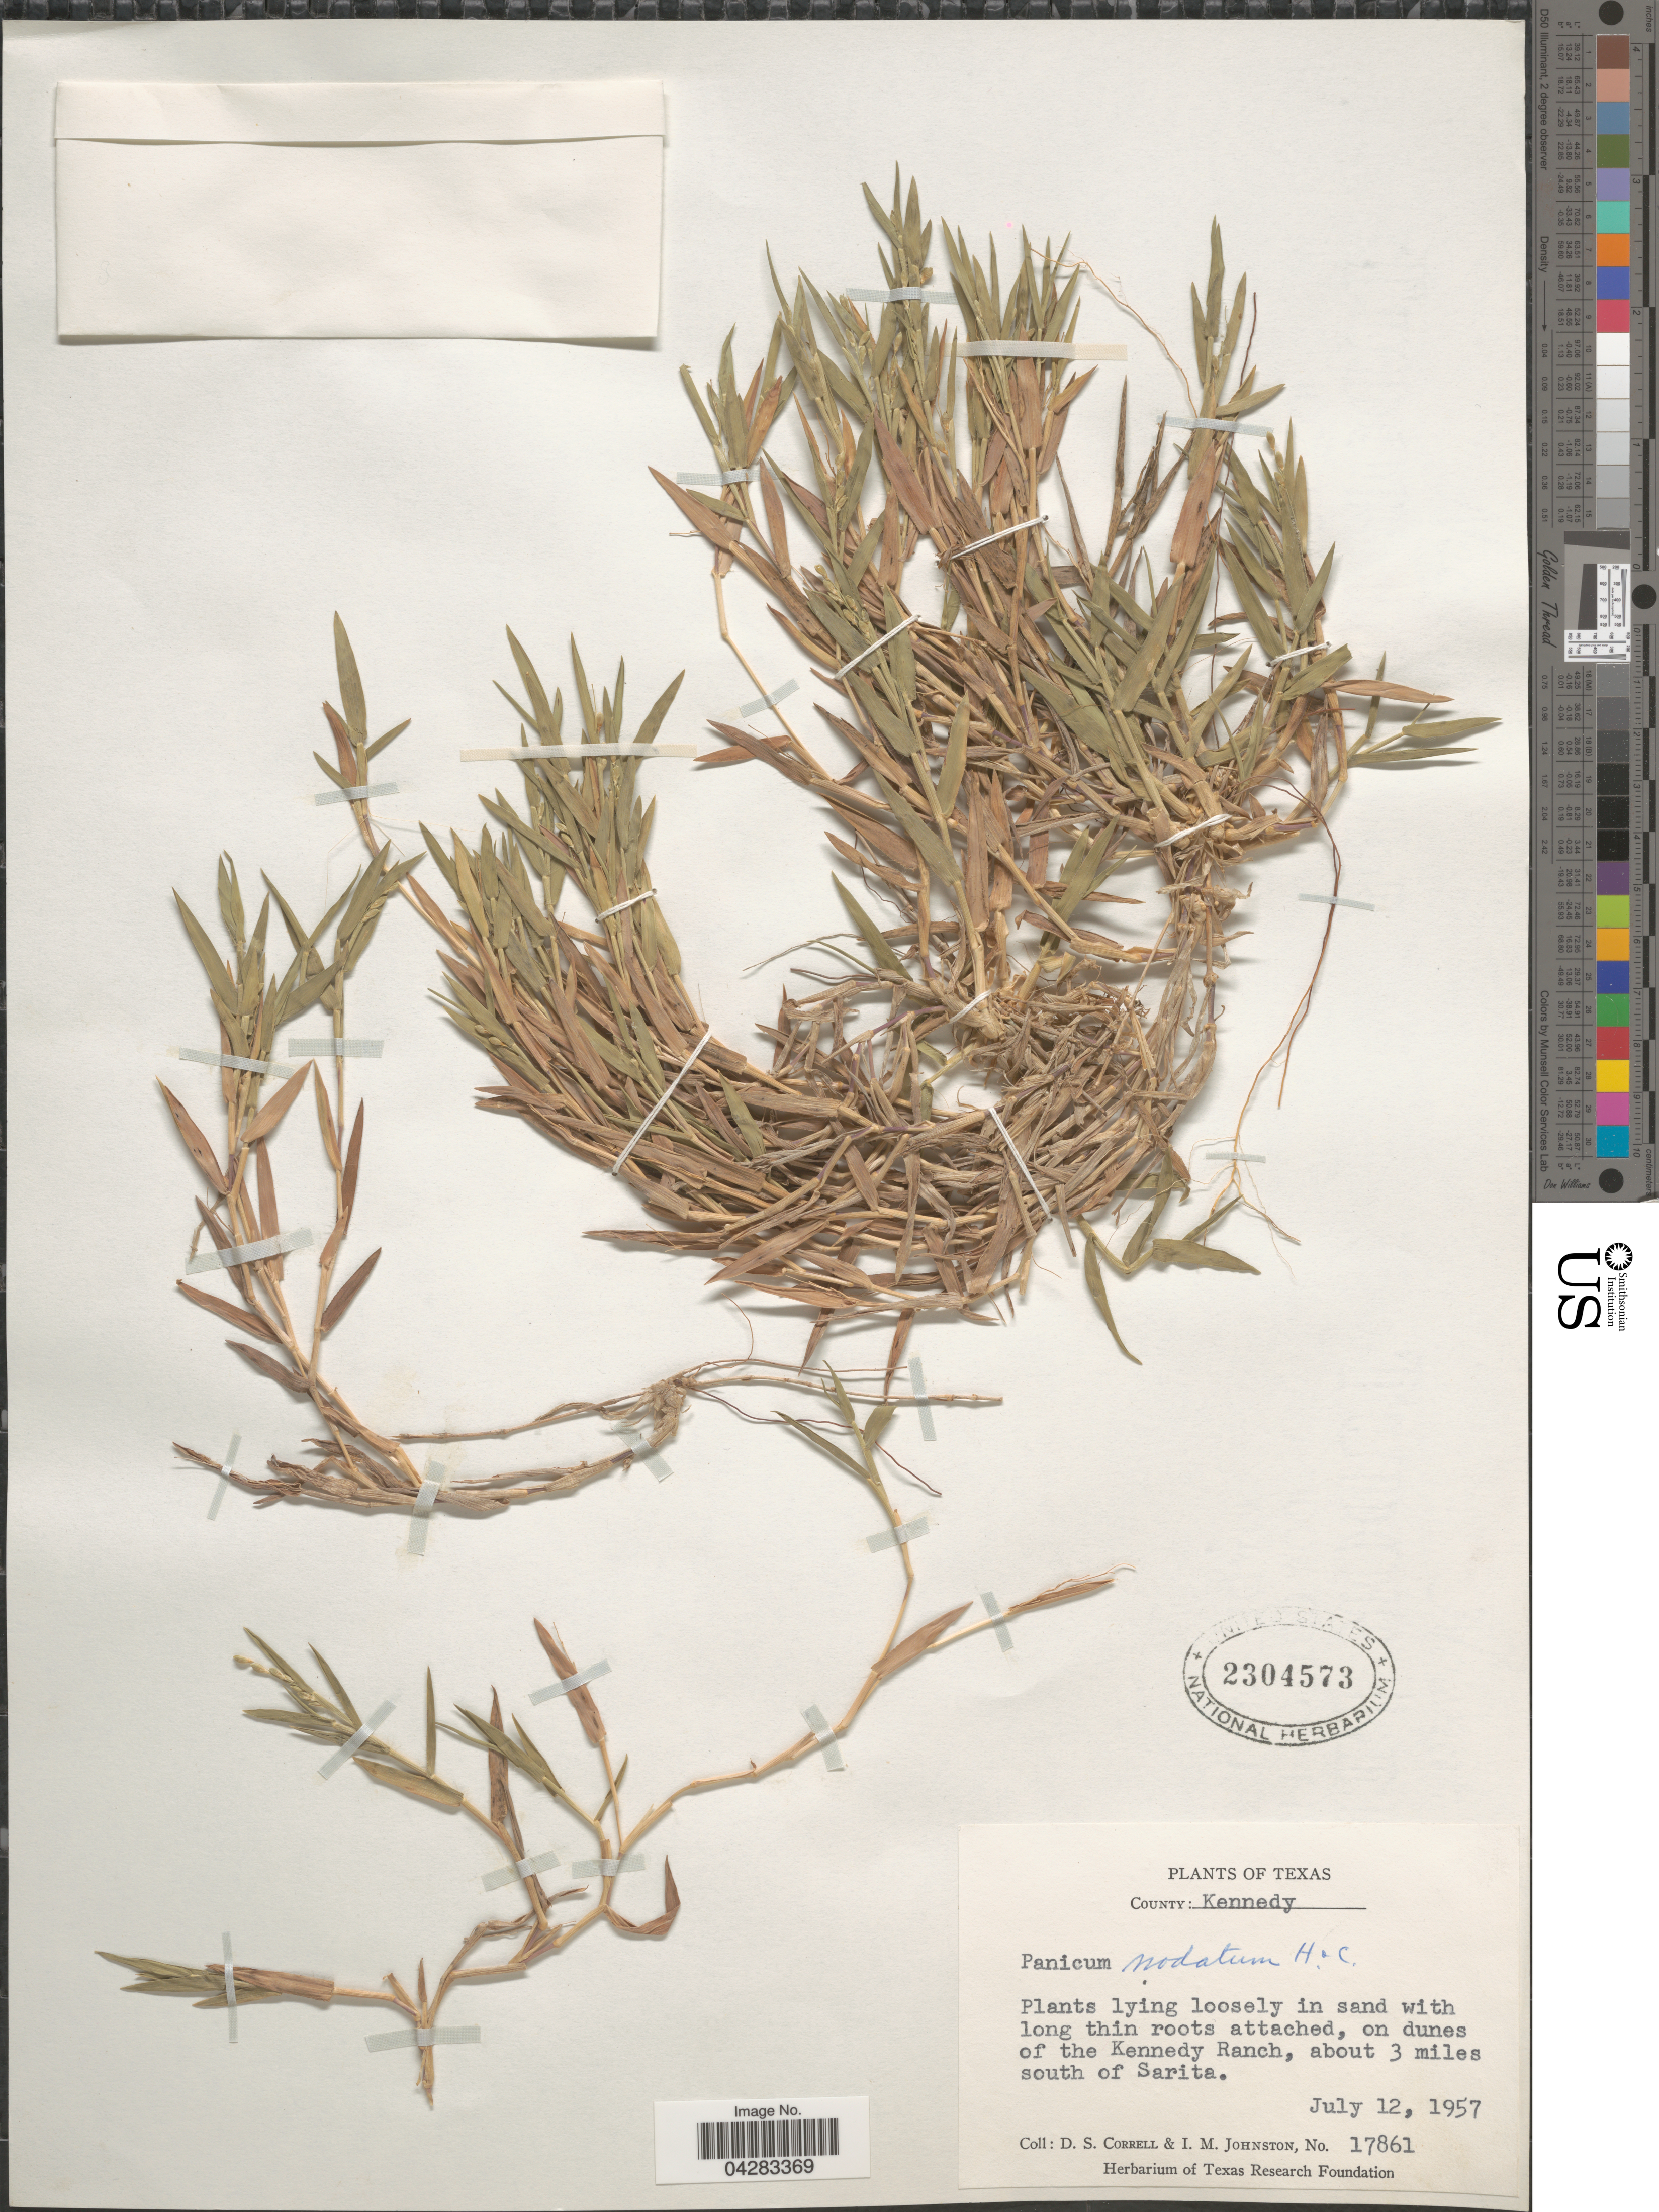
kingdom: Plantae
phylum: Tracheophyta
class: Liliopsida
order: Poales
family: Poaceae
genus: Dichanthelium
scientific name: Dichanthelium nodatum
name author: (Hitchc. & Chase) Gould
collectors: D. S. Correll & I.M. Johnston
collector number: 17861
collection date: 1957-07-12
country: United States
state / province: Texas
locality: County: Kennedy. Plants lying loosely in sandy with long thin roots attached, on dunes of the Kennedy Ranch, about 3 miles south of Sarita.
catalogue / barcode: US 2304573